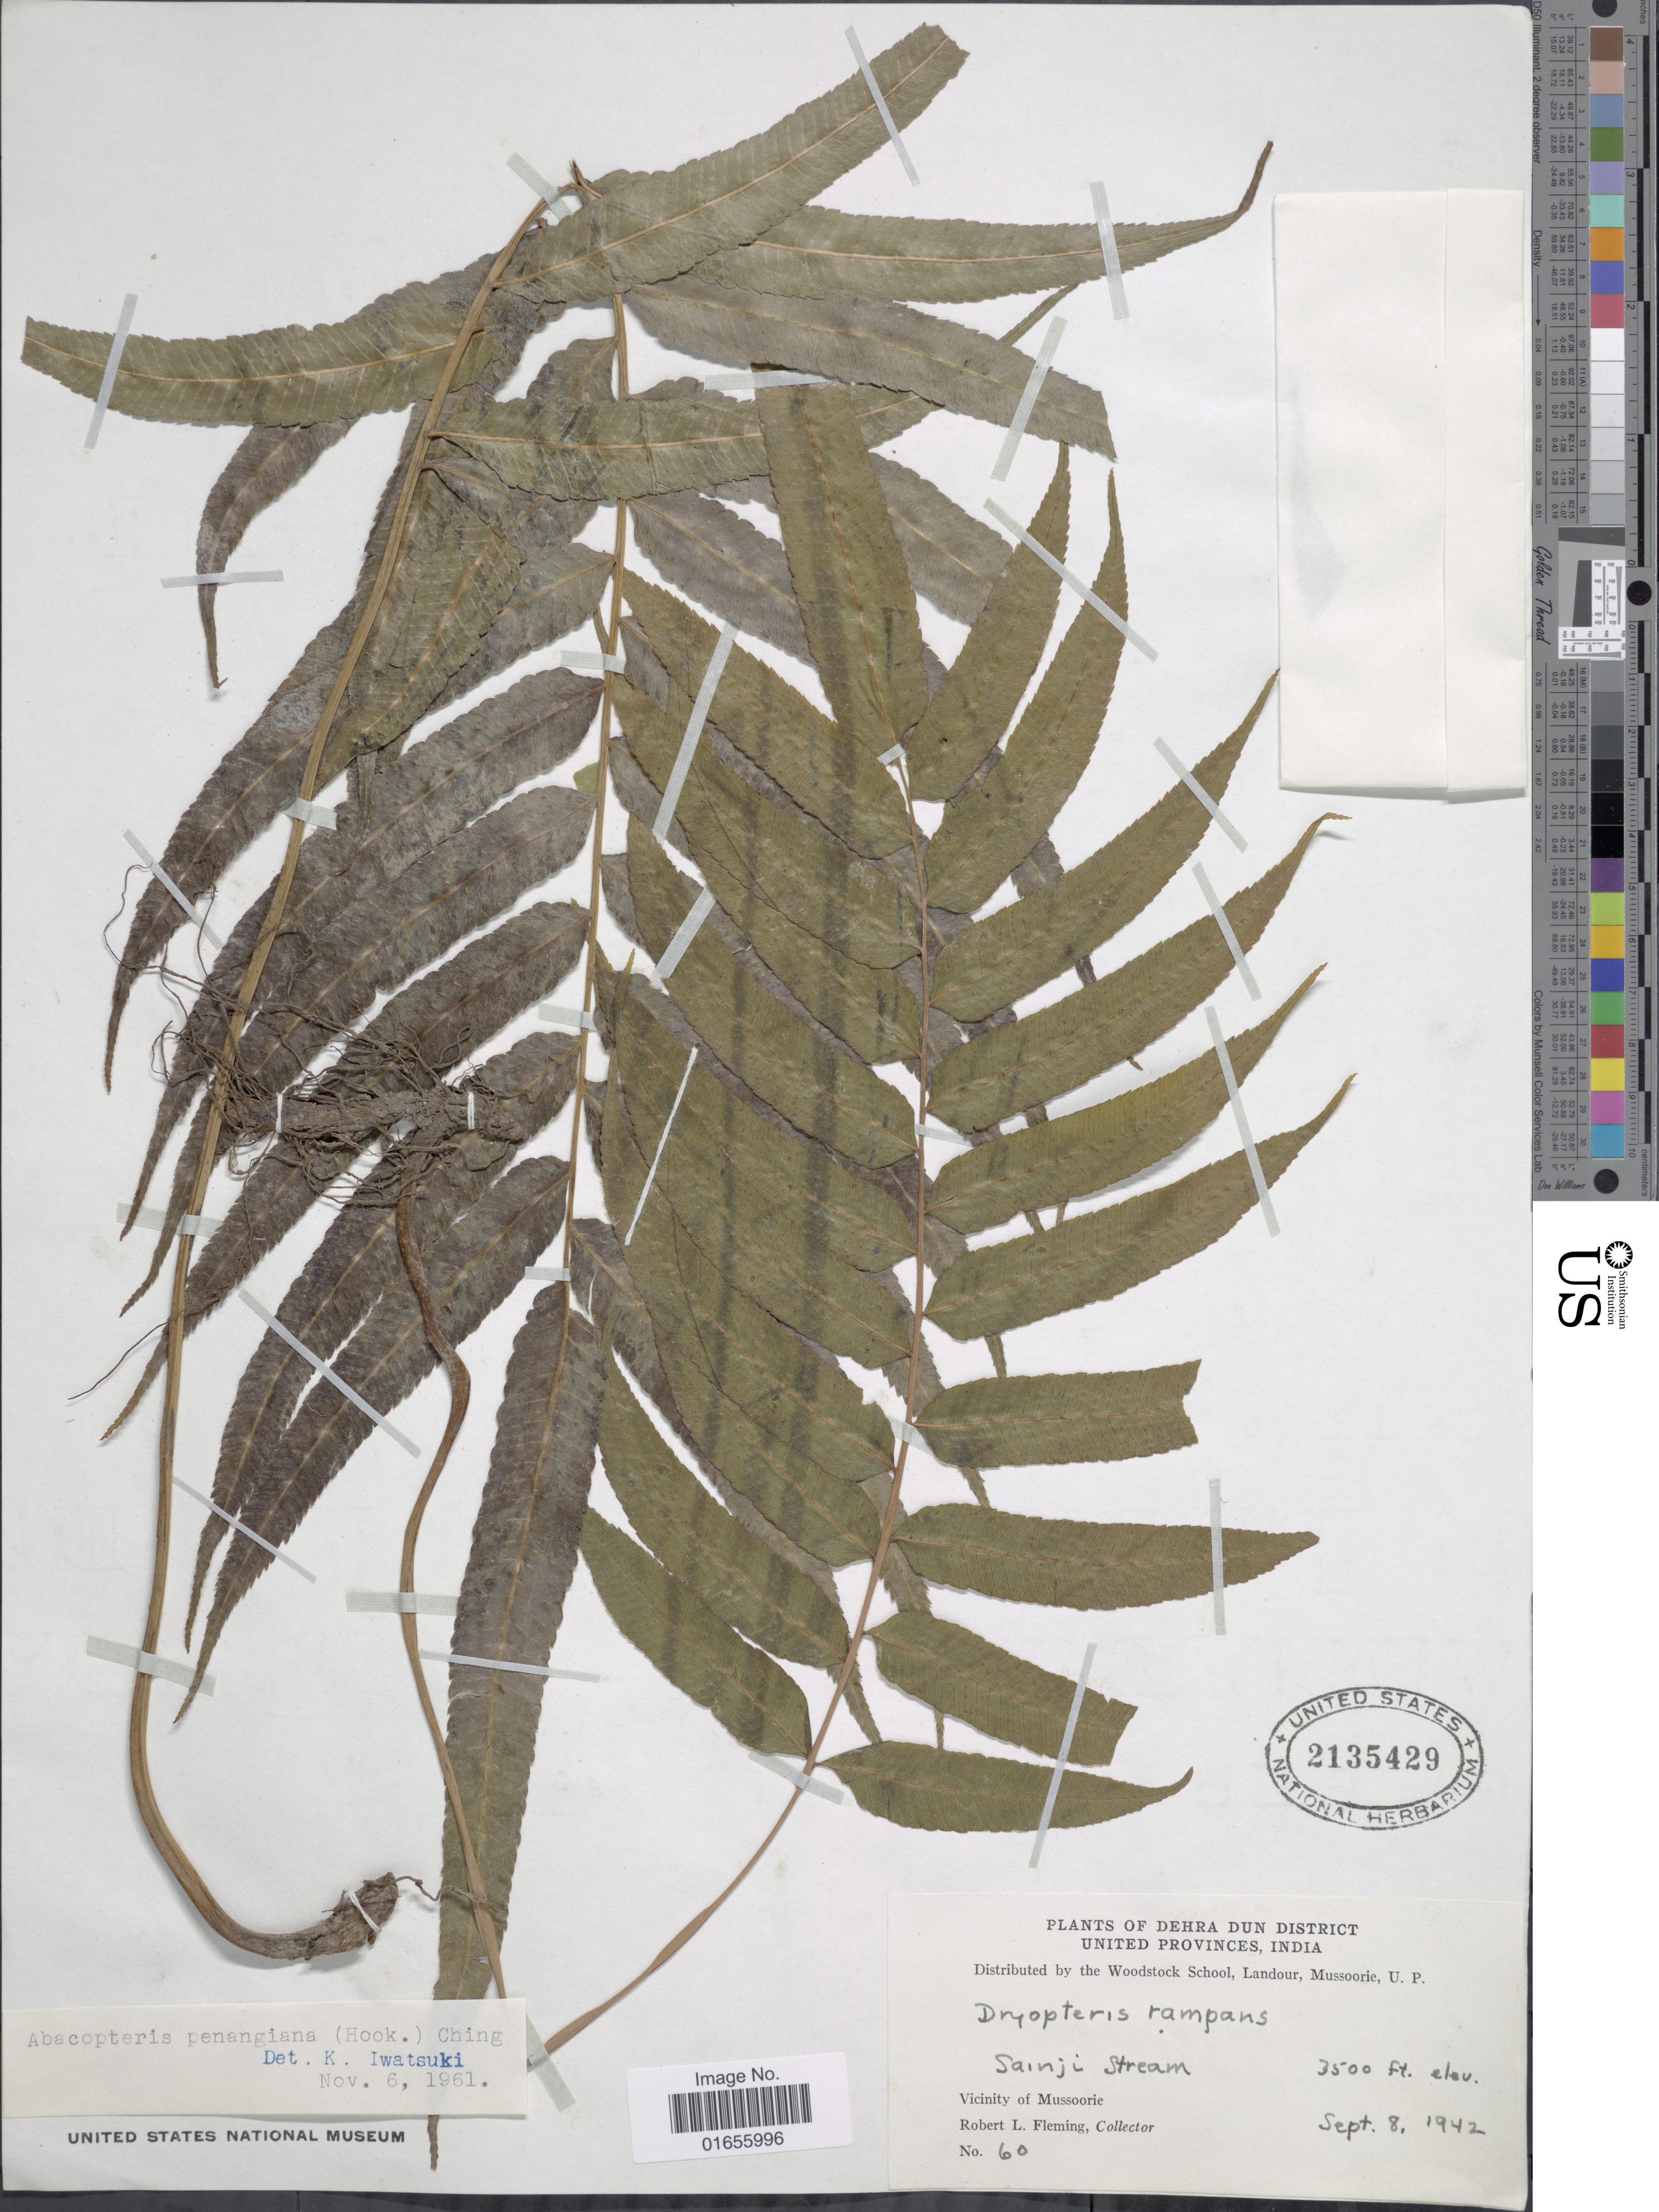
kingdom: Plantae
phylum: Tracheophyta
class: Polypodiopsida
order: Polypodiales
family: Thelypteridaceae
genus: Pronephrium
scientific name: Pronephrium penangiana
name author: (Hook.) Holttum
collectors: R. Fleming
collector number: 60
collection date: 1942-09-08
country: India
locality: Dehra Dun District, United Provinces, Sinji Stream, Vicinity of Mussoorie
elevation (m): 1067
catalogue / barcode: US 2135429